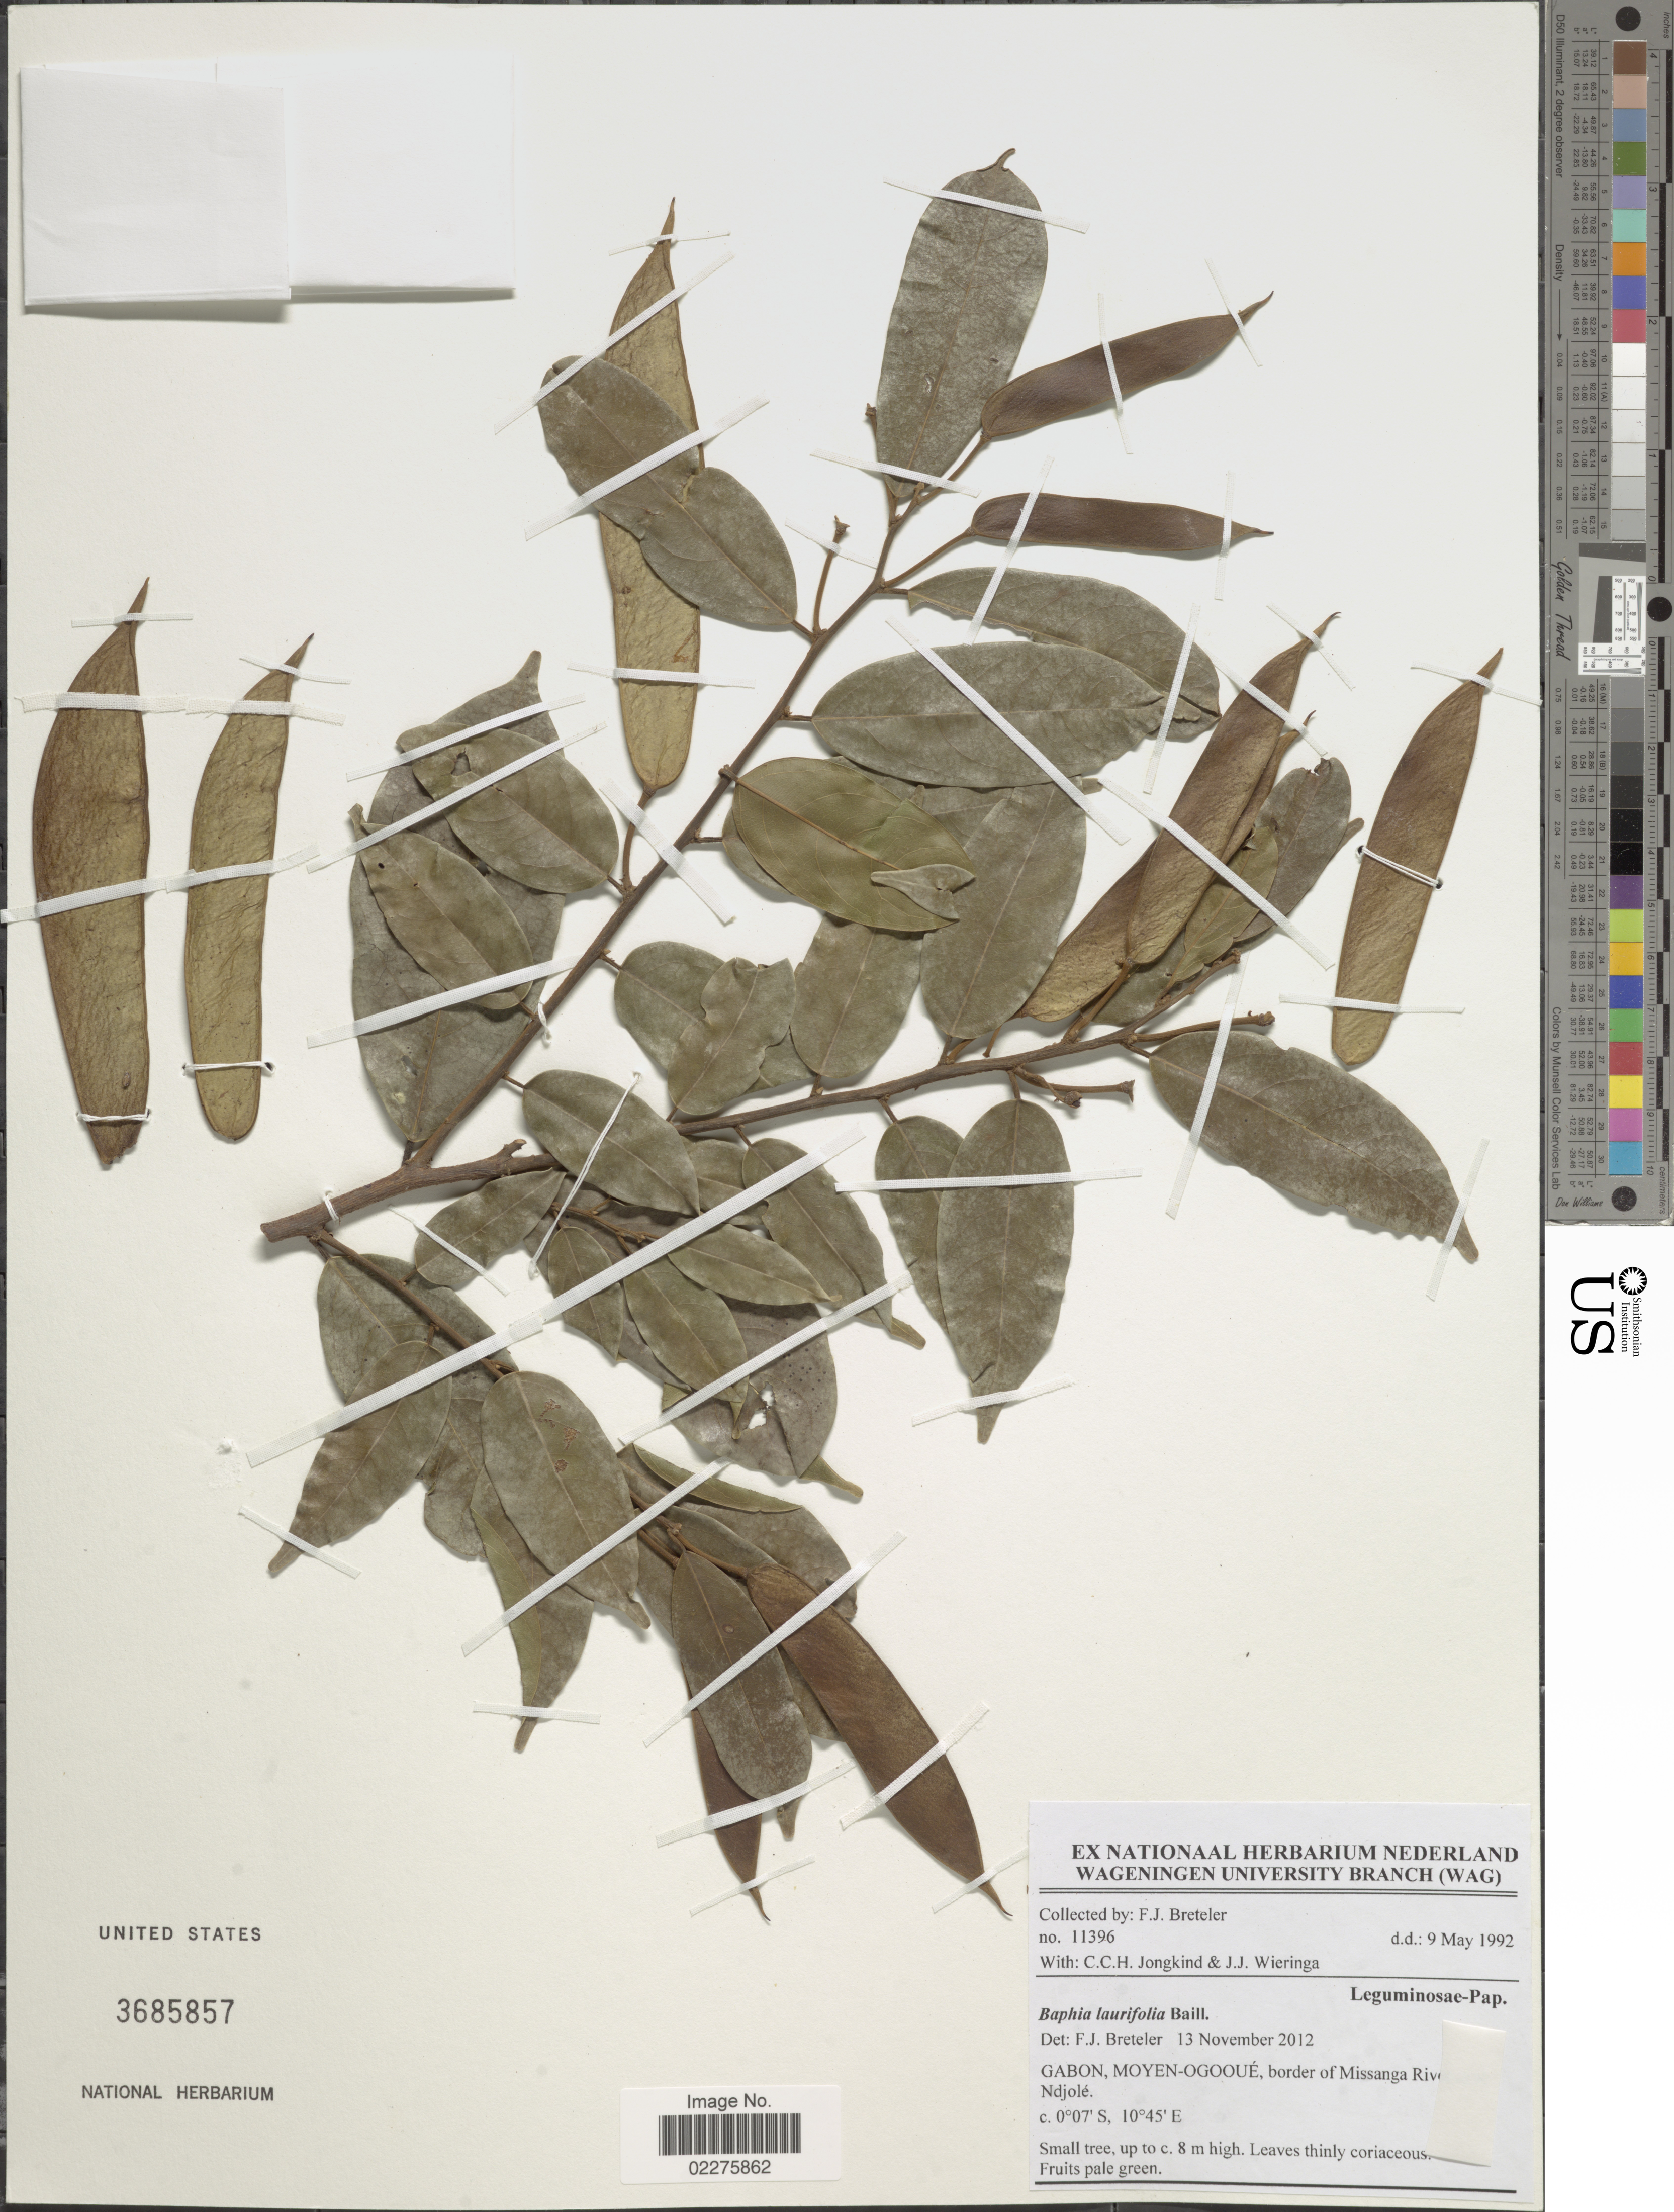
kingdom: Plantae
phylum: Tracheophyta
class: Magnoliopsida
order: Fabales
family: Fabaceae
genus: Baphia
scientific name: Baphia laurifolia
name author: Baill.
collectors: F. J. Breteler, C. C. Jongkind & J. Wieringa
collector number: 11396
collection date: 1992-05-09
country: Gabon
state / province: Moyen-Ogooue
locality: Border of Missanga Riv [illegible text] Ndjole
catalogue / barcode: US 3685857